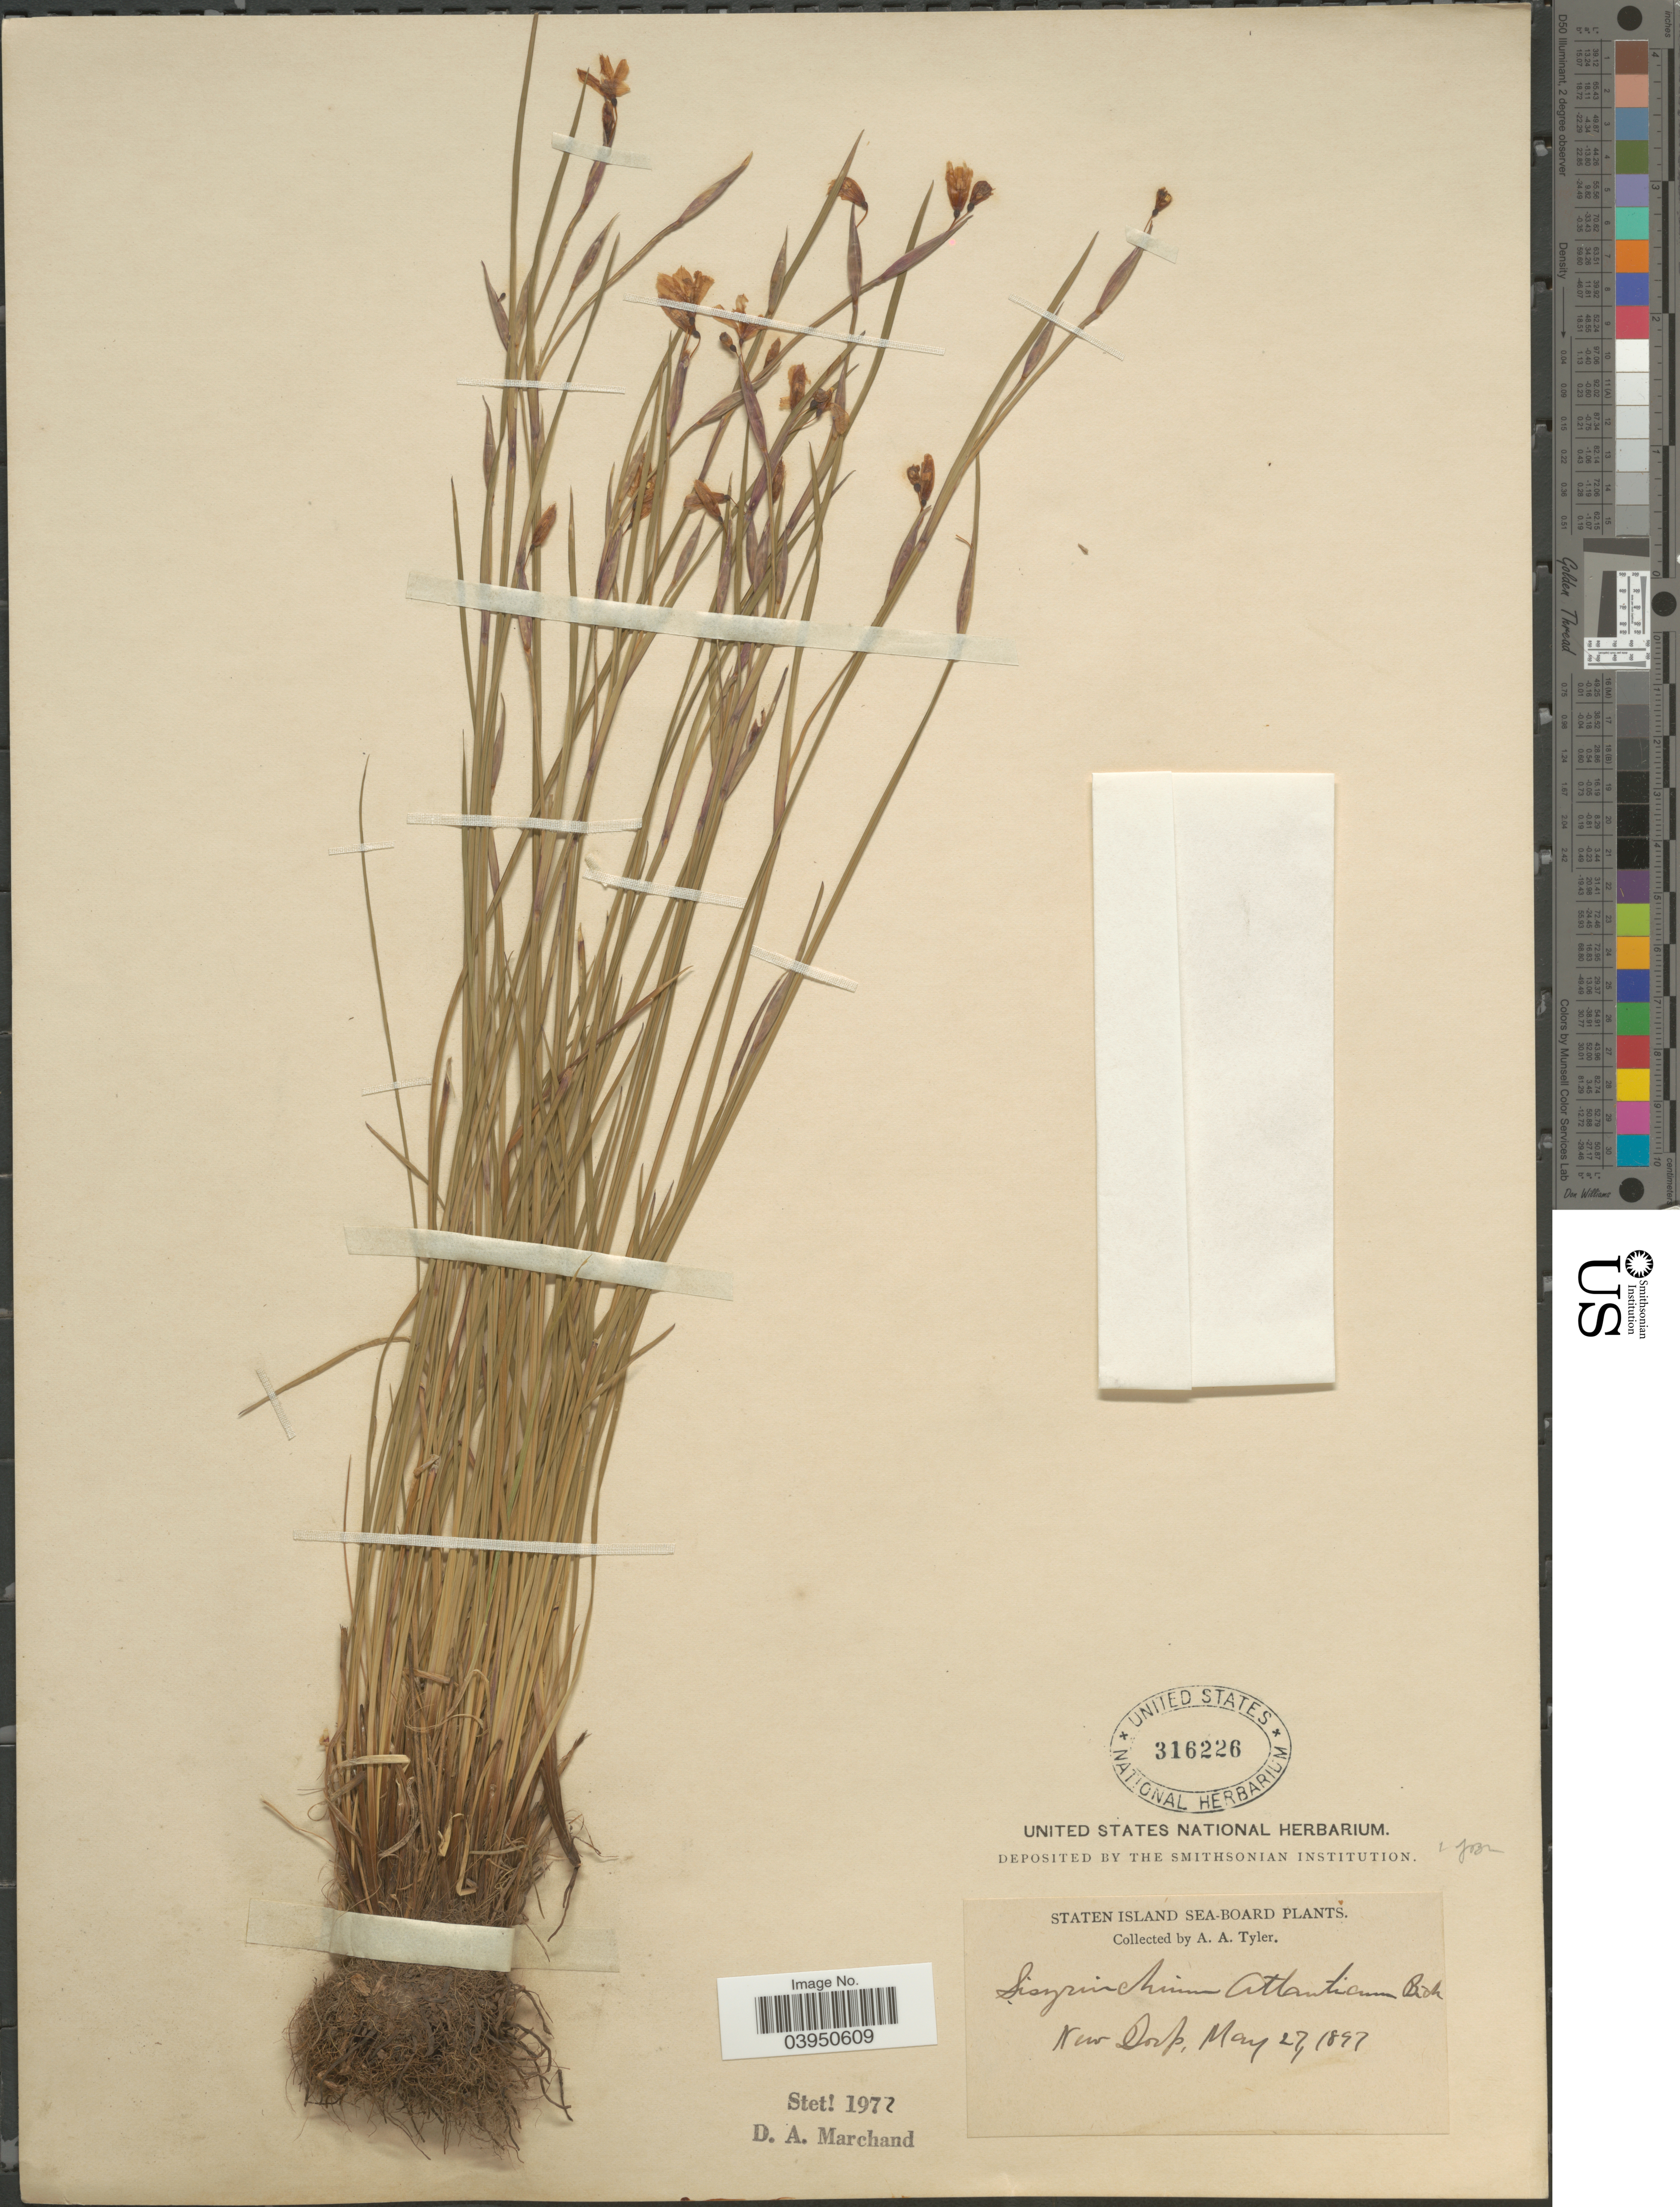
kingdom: Plantae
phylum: Tracheophyta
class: Liliopsida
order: Asparagales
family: Iridaceae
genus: Sisyrinchium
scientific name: Sisyrinchium atlanticum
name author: E.P. Bicknell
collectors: A. Tyler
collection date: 1897-05-27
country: United States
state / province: New York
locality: Staten Island Sea-Board. New Dorp.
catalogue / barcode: US 316226